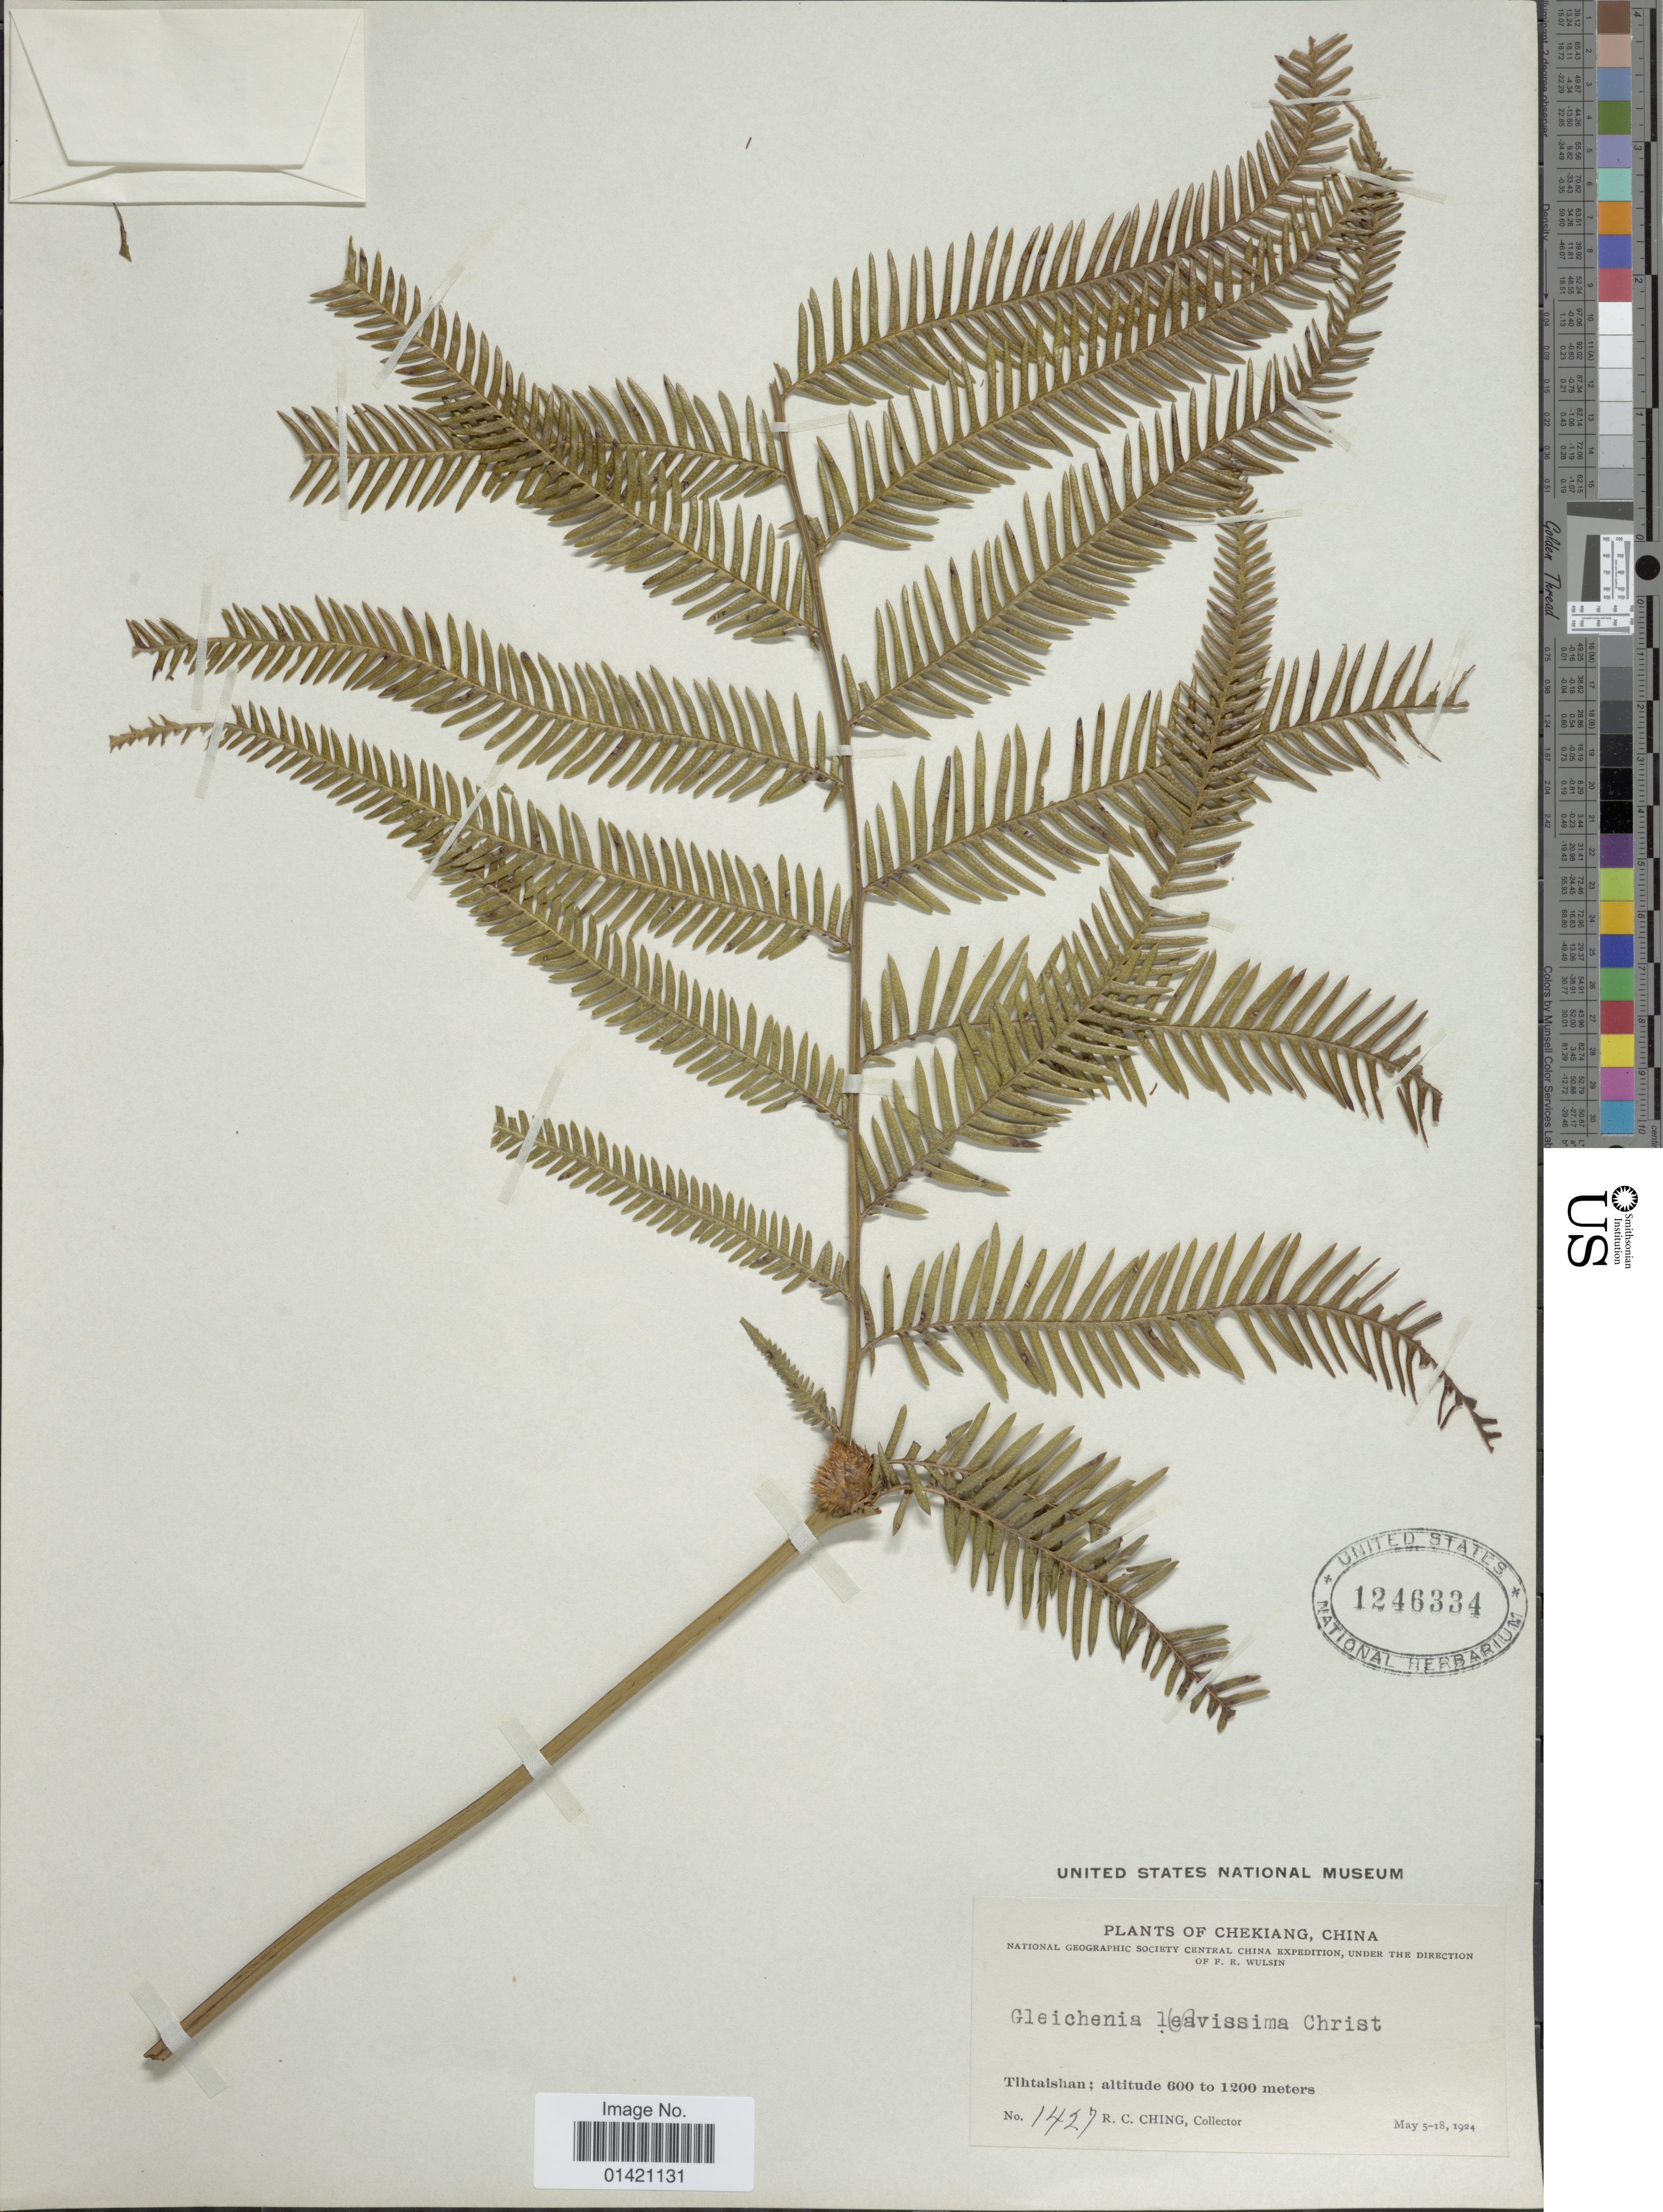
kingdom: Plantae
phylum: Tracheophyta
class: Polypodiopsida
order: Gleicheniales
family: Gleicheniaceae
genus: Diplopterygium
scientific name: Diplopterygium laevissimum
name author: (Christ) Nakai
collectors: R. C. Ching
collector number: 1427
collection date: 1924-05-05/1924-05-18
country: China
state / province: Zhejiang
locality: Chekiang. Tihtalshan.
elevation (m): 600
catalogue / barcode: US 1246334